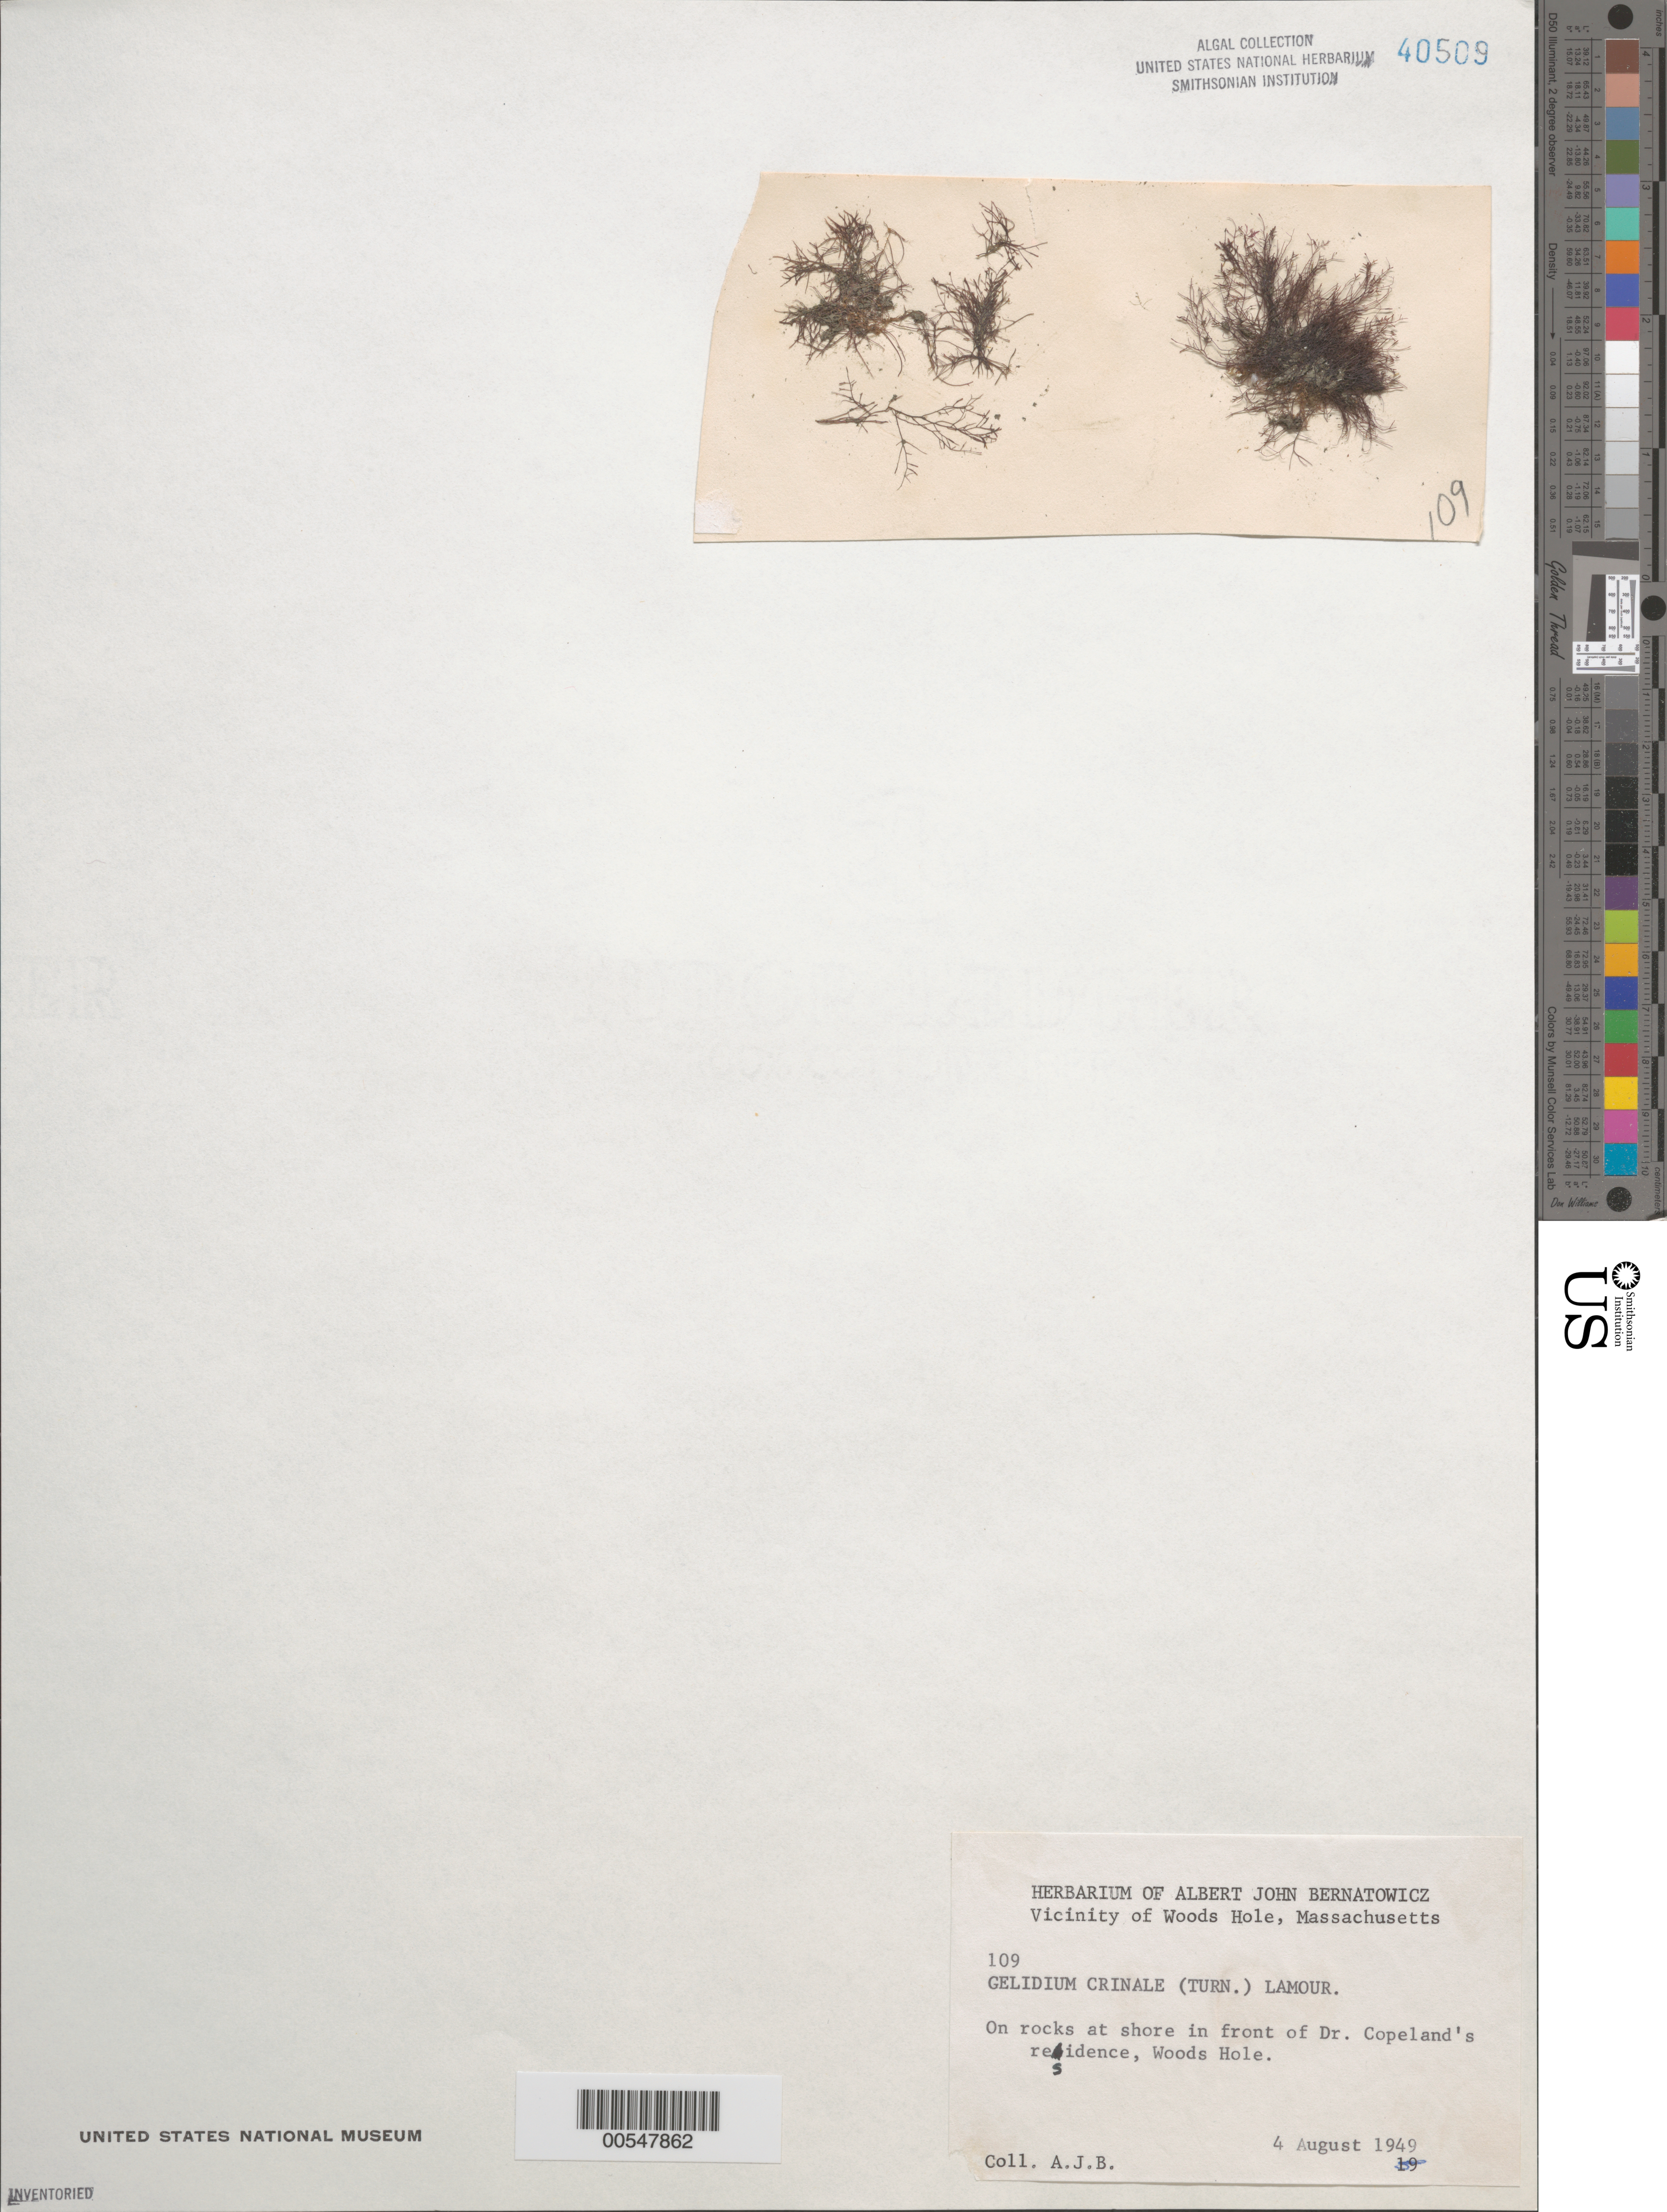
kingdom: Plantae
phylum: Rhodophyta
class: Florideophyceae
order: Gelidiales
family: Gelidiaceae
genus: Gelidium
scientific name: Gelidium crinale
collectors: A. Bernatowicz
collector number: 109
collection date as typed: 04 Aug 1949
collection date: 1949-08-04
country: United States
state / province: Massachusetts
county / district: Barnstable County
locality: Woods Hole, Dr. Copeland's residence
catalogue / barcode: US 40509